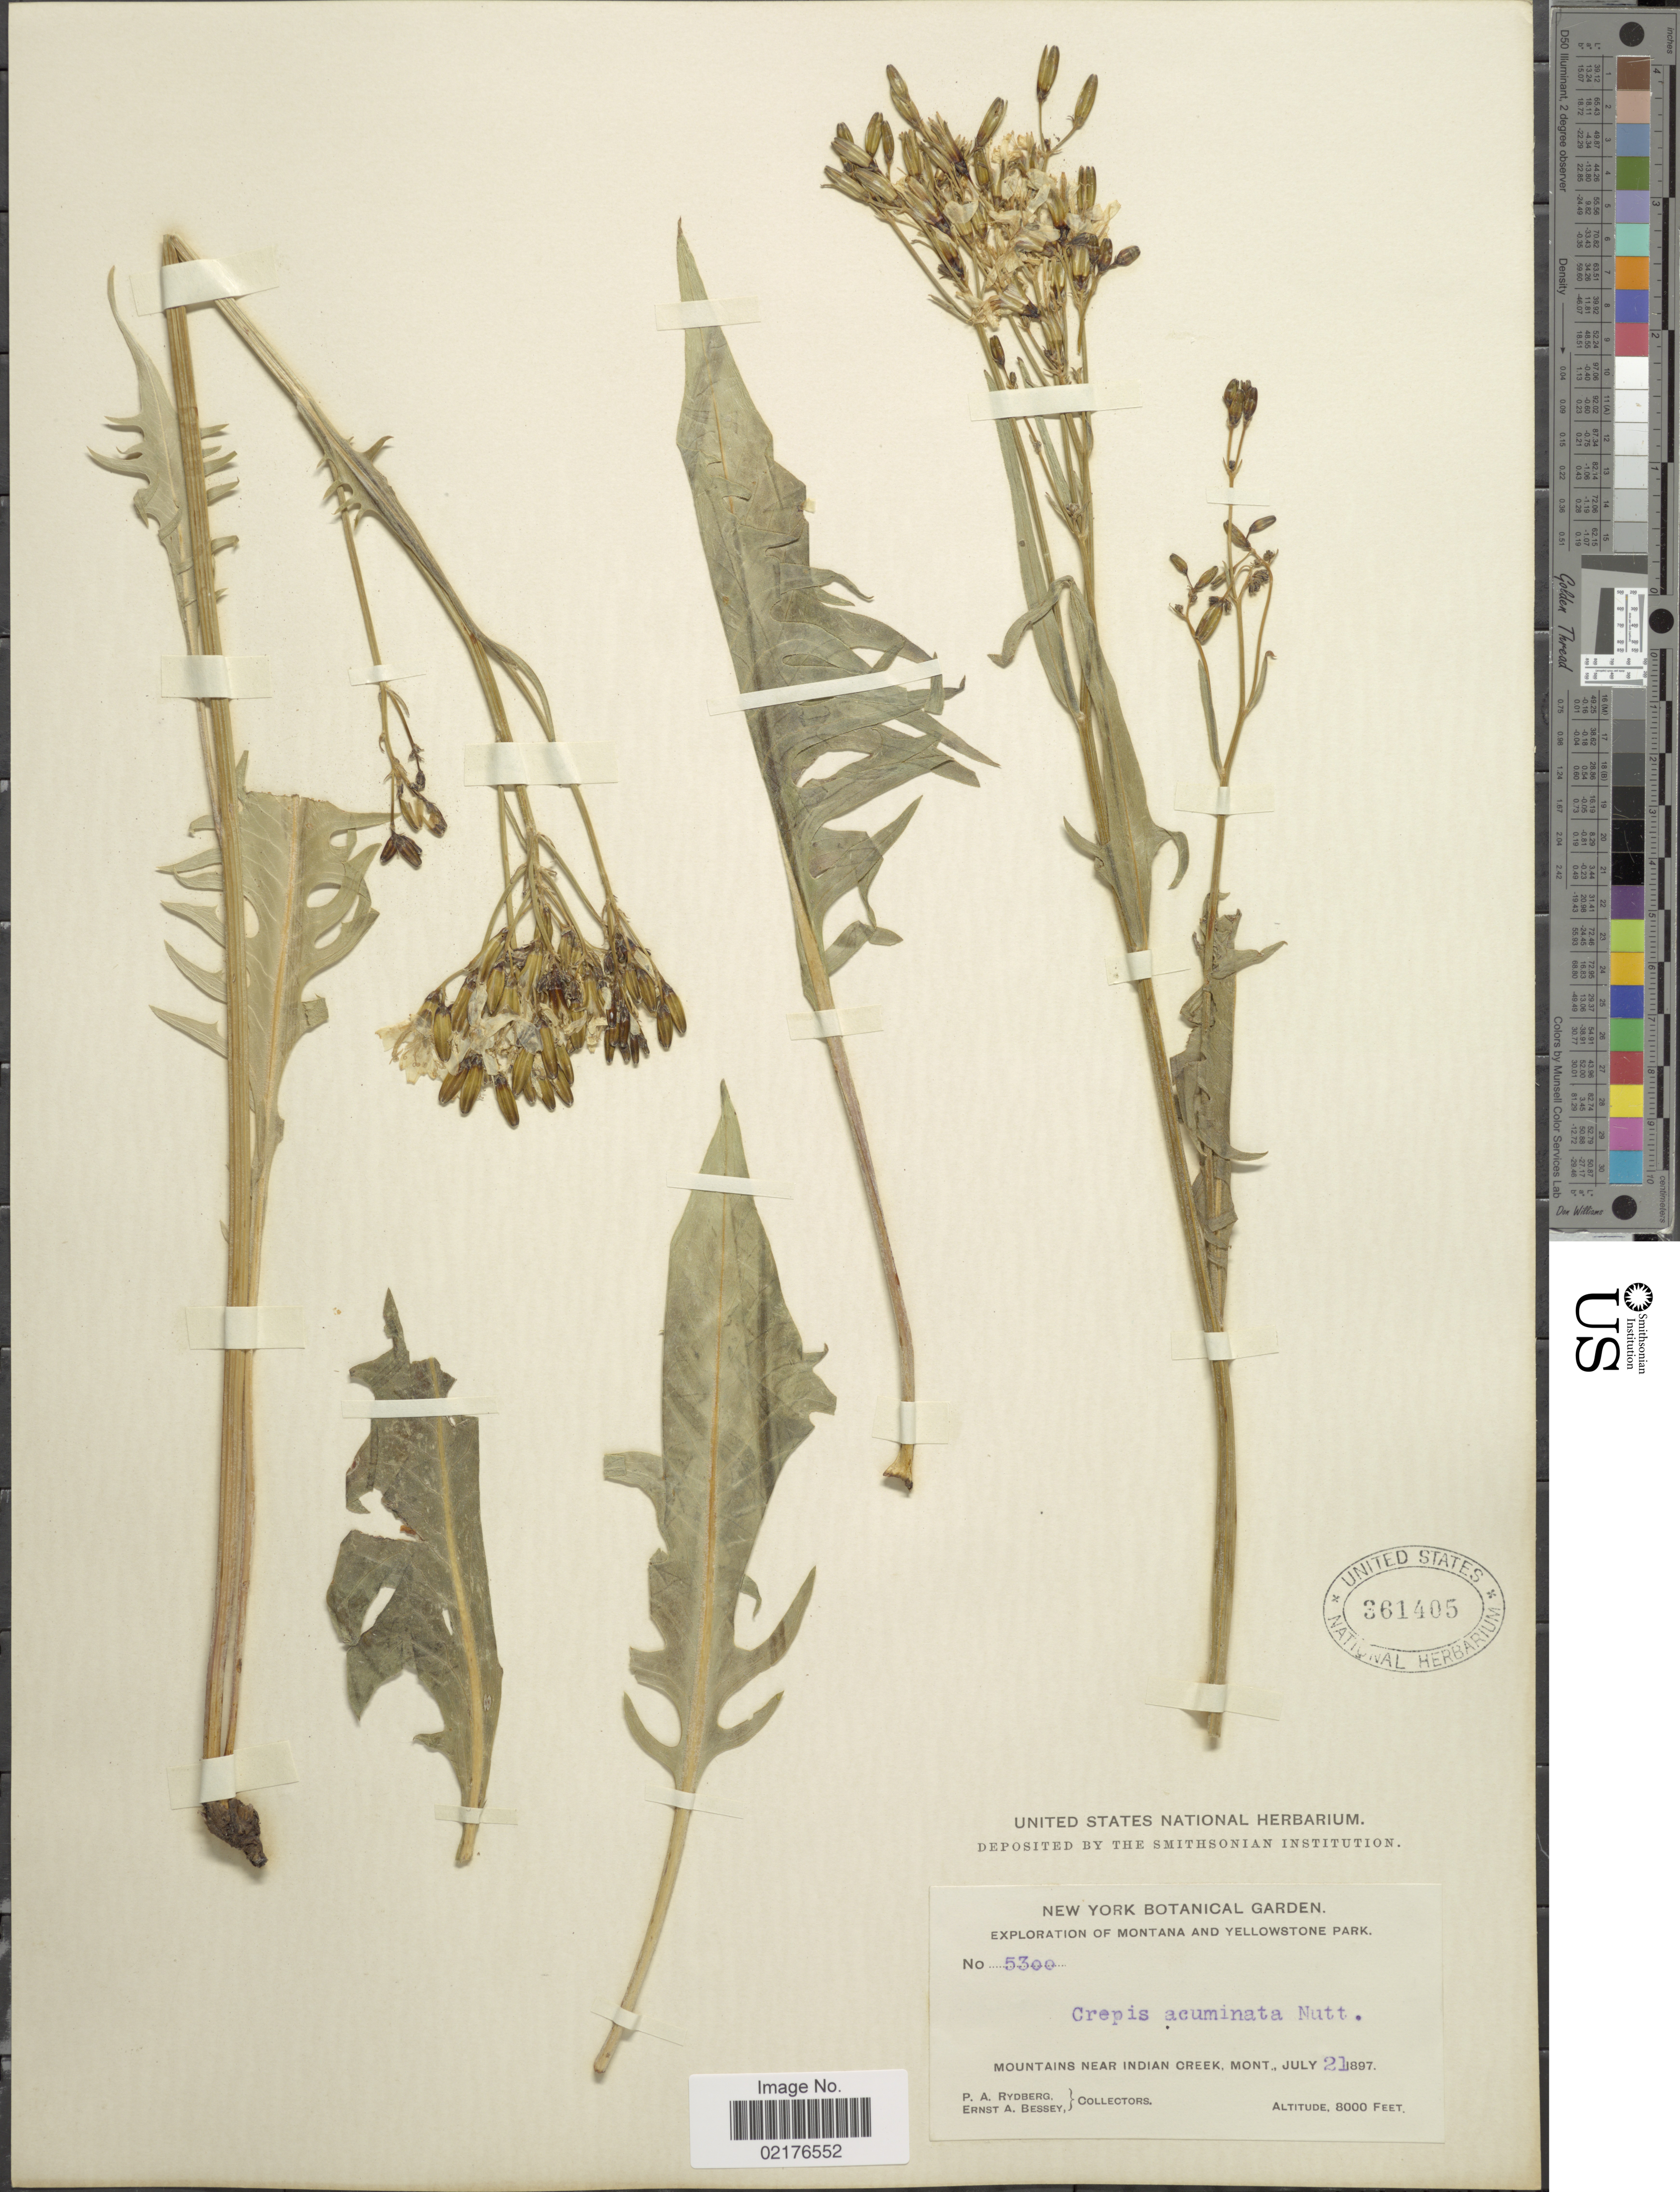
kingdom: Plantae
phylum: Tracheophyta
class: Magnoliopsida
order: Asterales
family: Asteraceae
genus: Crepis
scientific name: Crepis acuminata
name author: Nutt.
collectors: P. A. Rydberg & E. A. Bessey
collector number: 5300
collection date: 1897-07-21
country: United States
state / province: Montana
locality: Montana and Yellowstone Park, Mountains near Indian Creek, Mont.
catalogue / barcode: US 361405